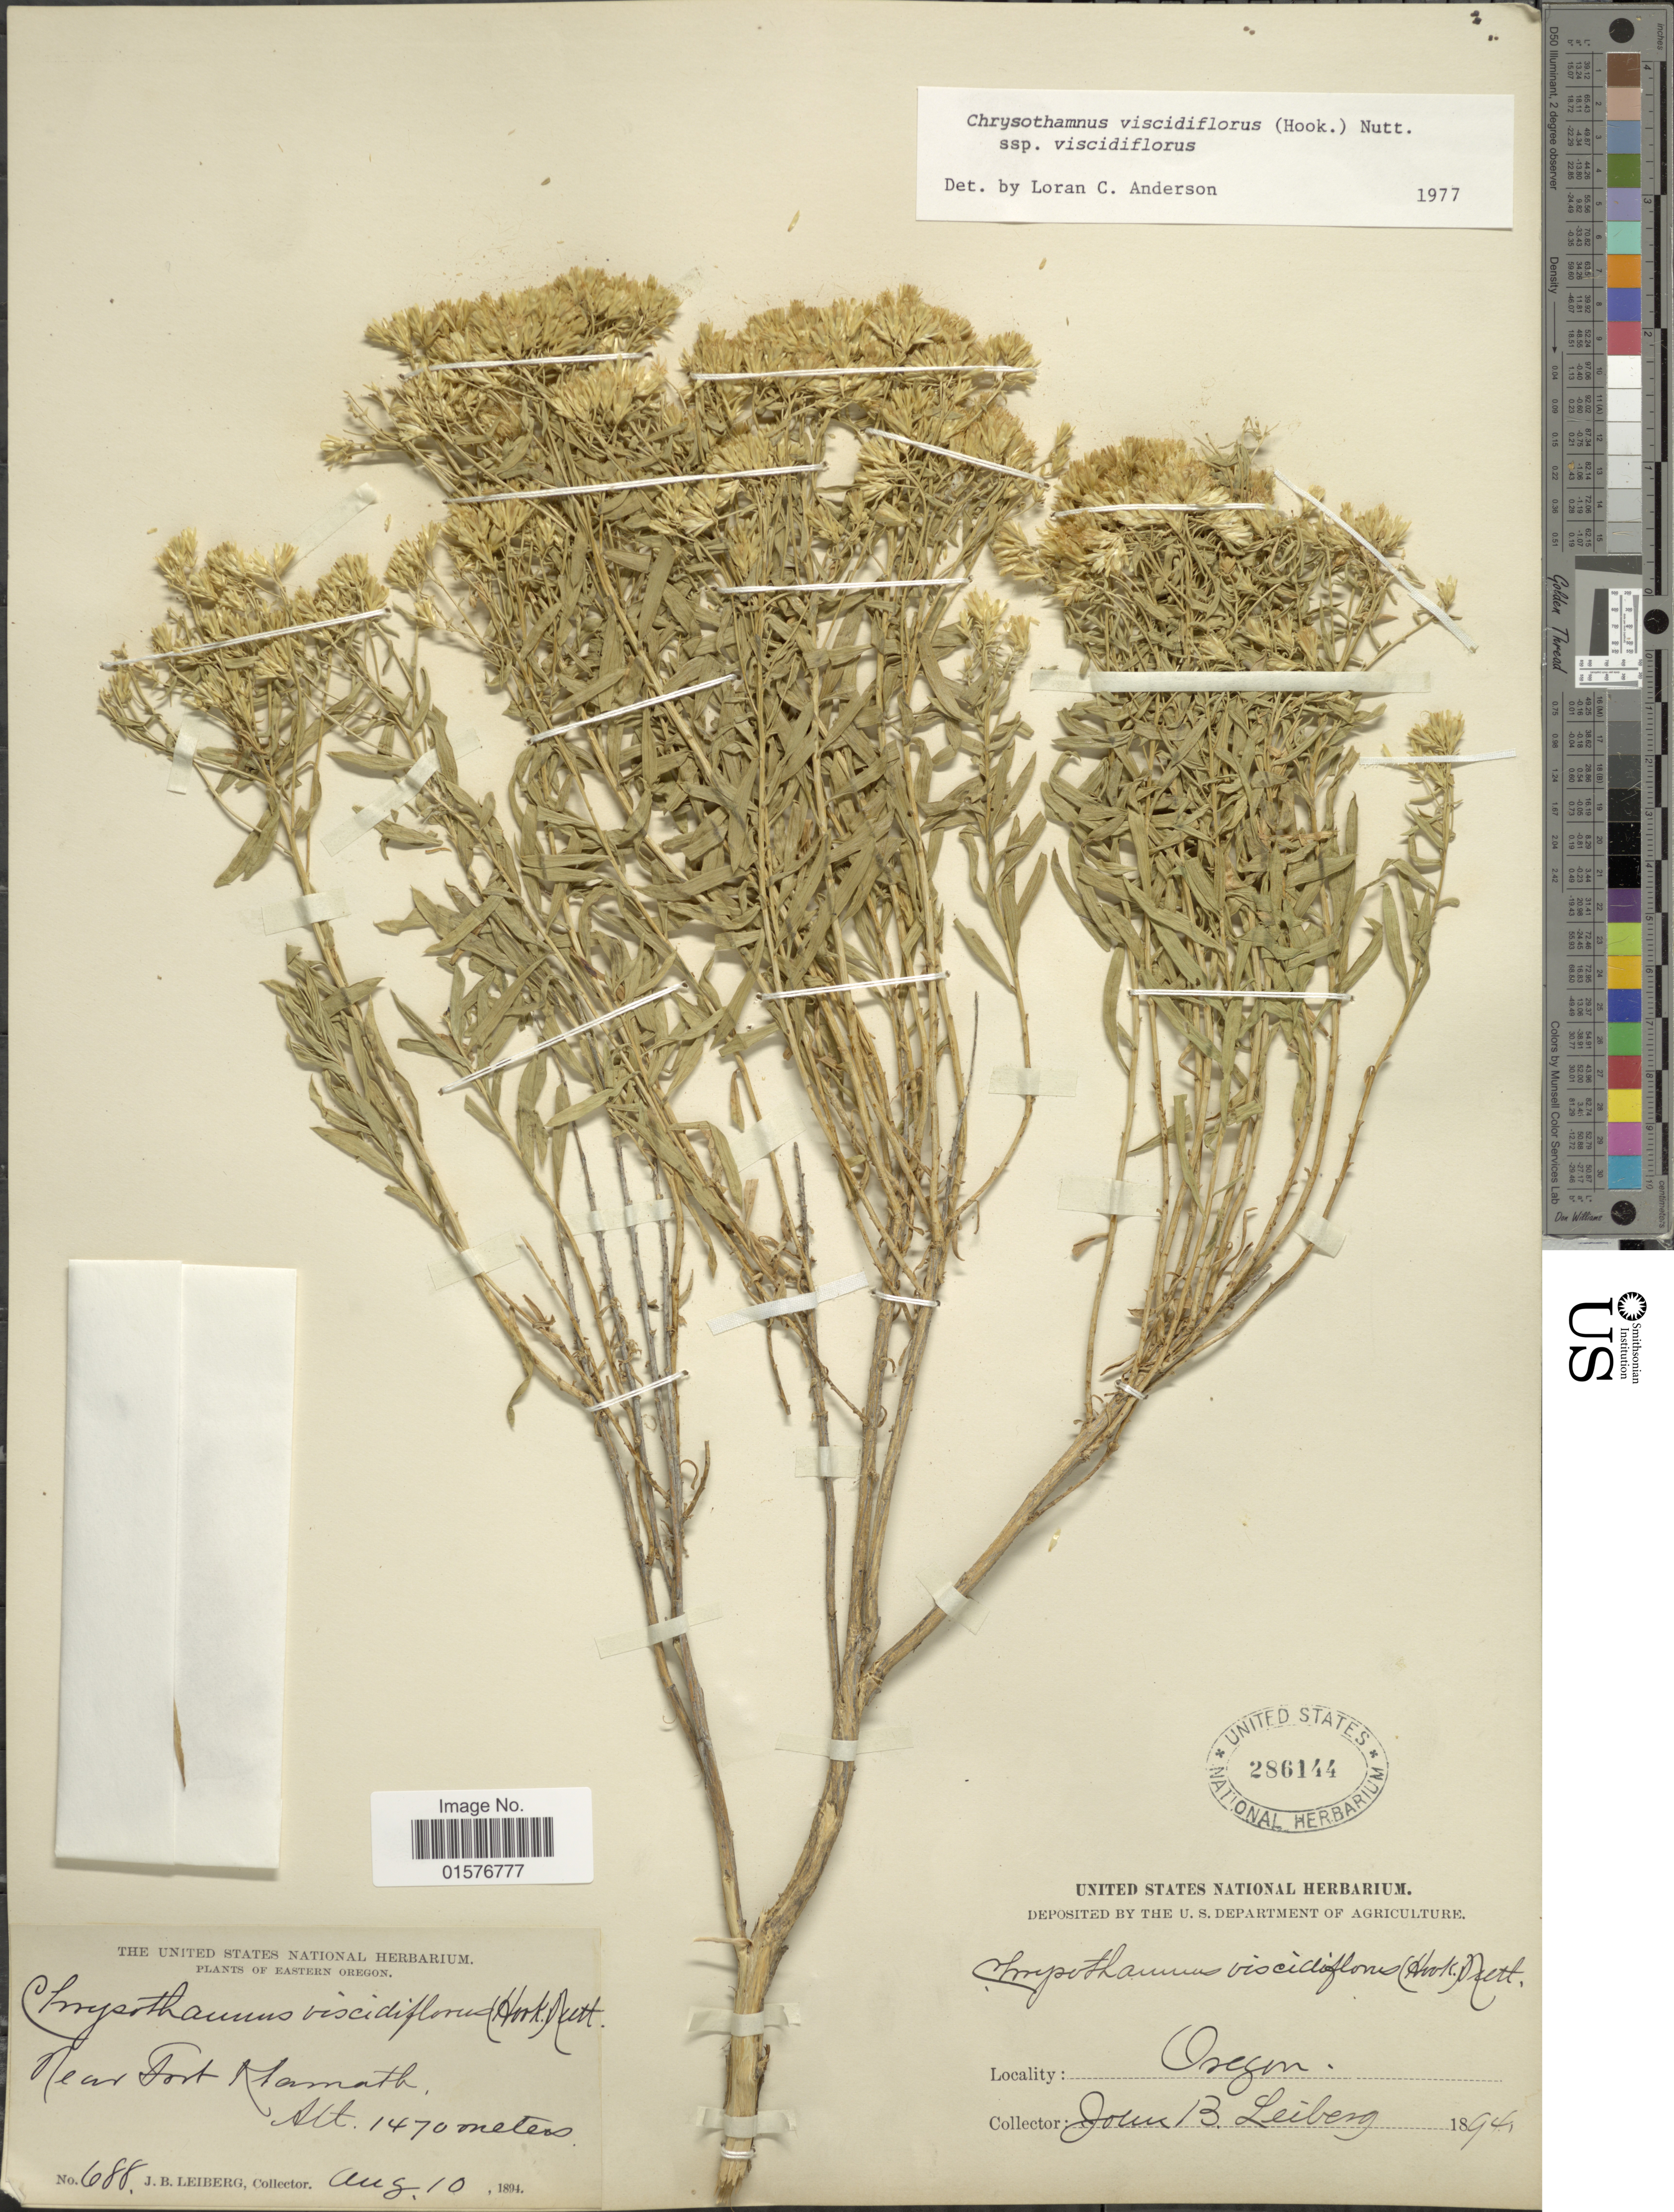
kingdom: Plantae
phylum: Tracheophyta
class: Magnoliopsida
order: Asterales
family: Asteraceae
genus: Chrysothamnus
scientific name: Chrysothamnus viscidiflorus subsp. viscidiflorus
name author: (Hook.) Nutt.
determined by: Urbatsch, Lowell E., Curator (LSU), Louisiana State University (UNITED STATES)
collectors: J. B. Leiberg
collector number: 688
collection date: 1894-08-10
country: United States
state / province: Oregon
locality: Near Port Mamath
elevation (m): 1470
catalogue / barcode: US 286144